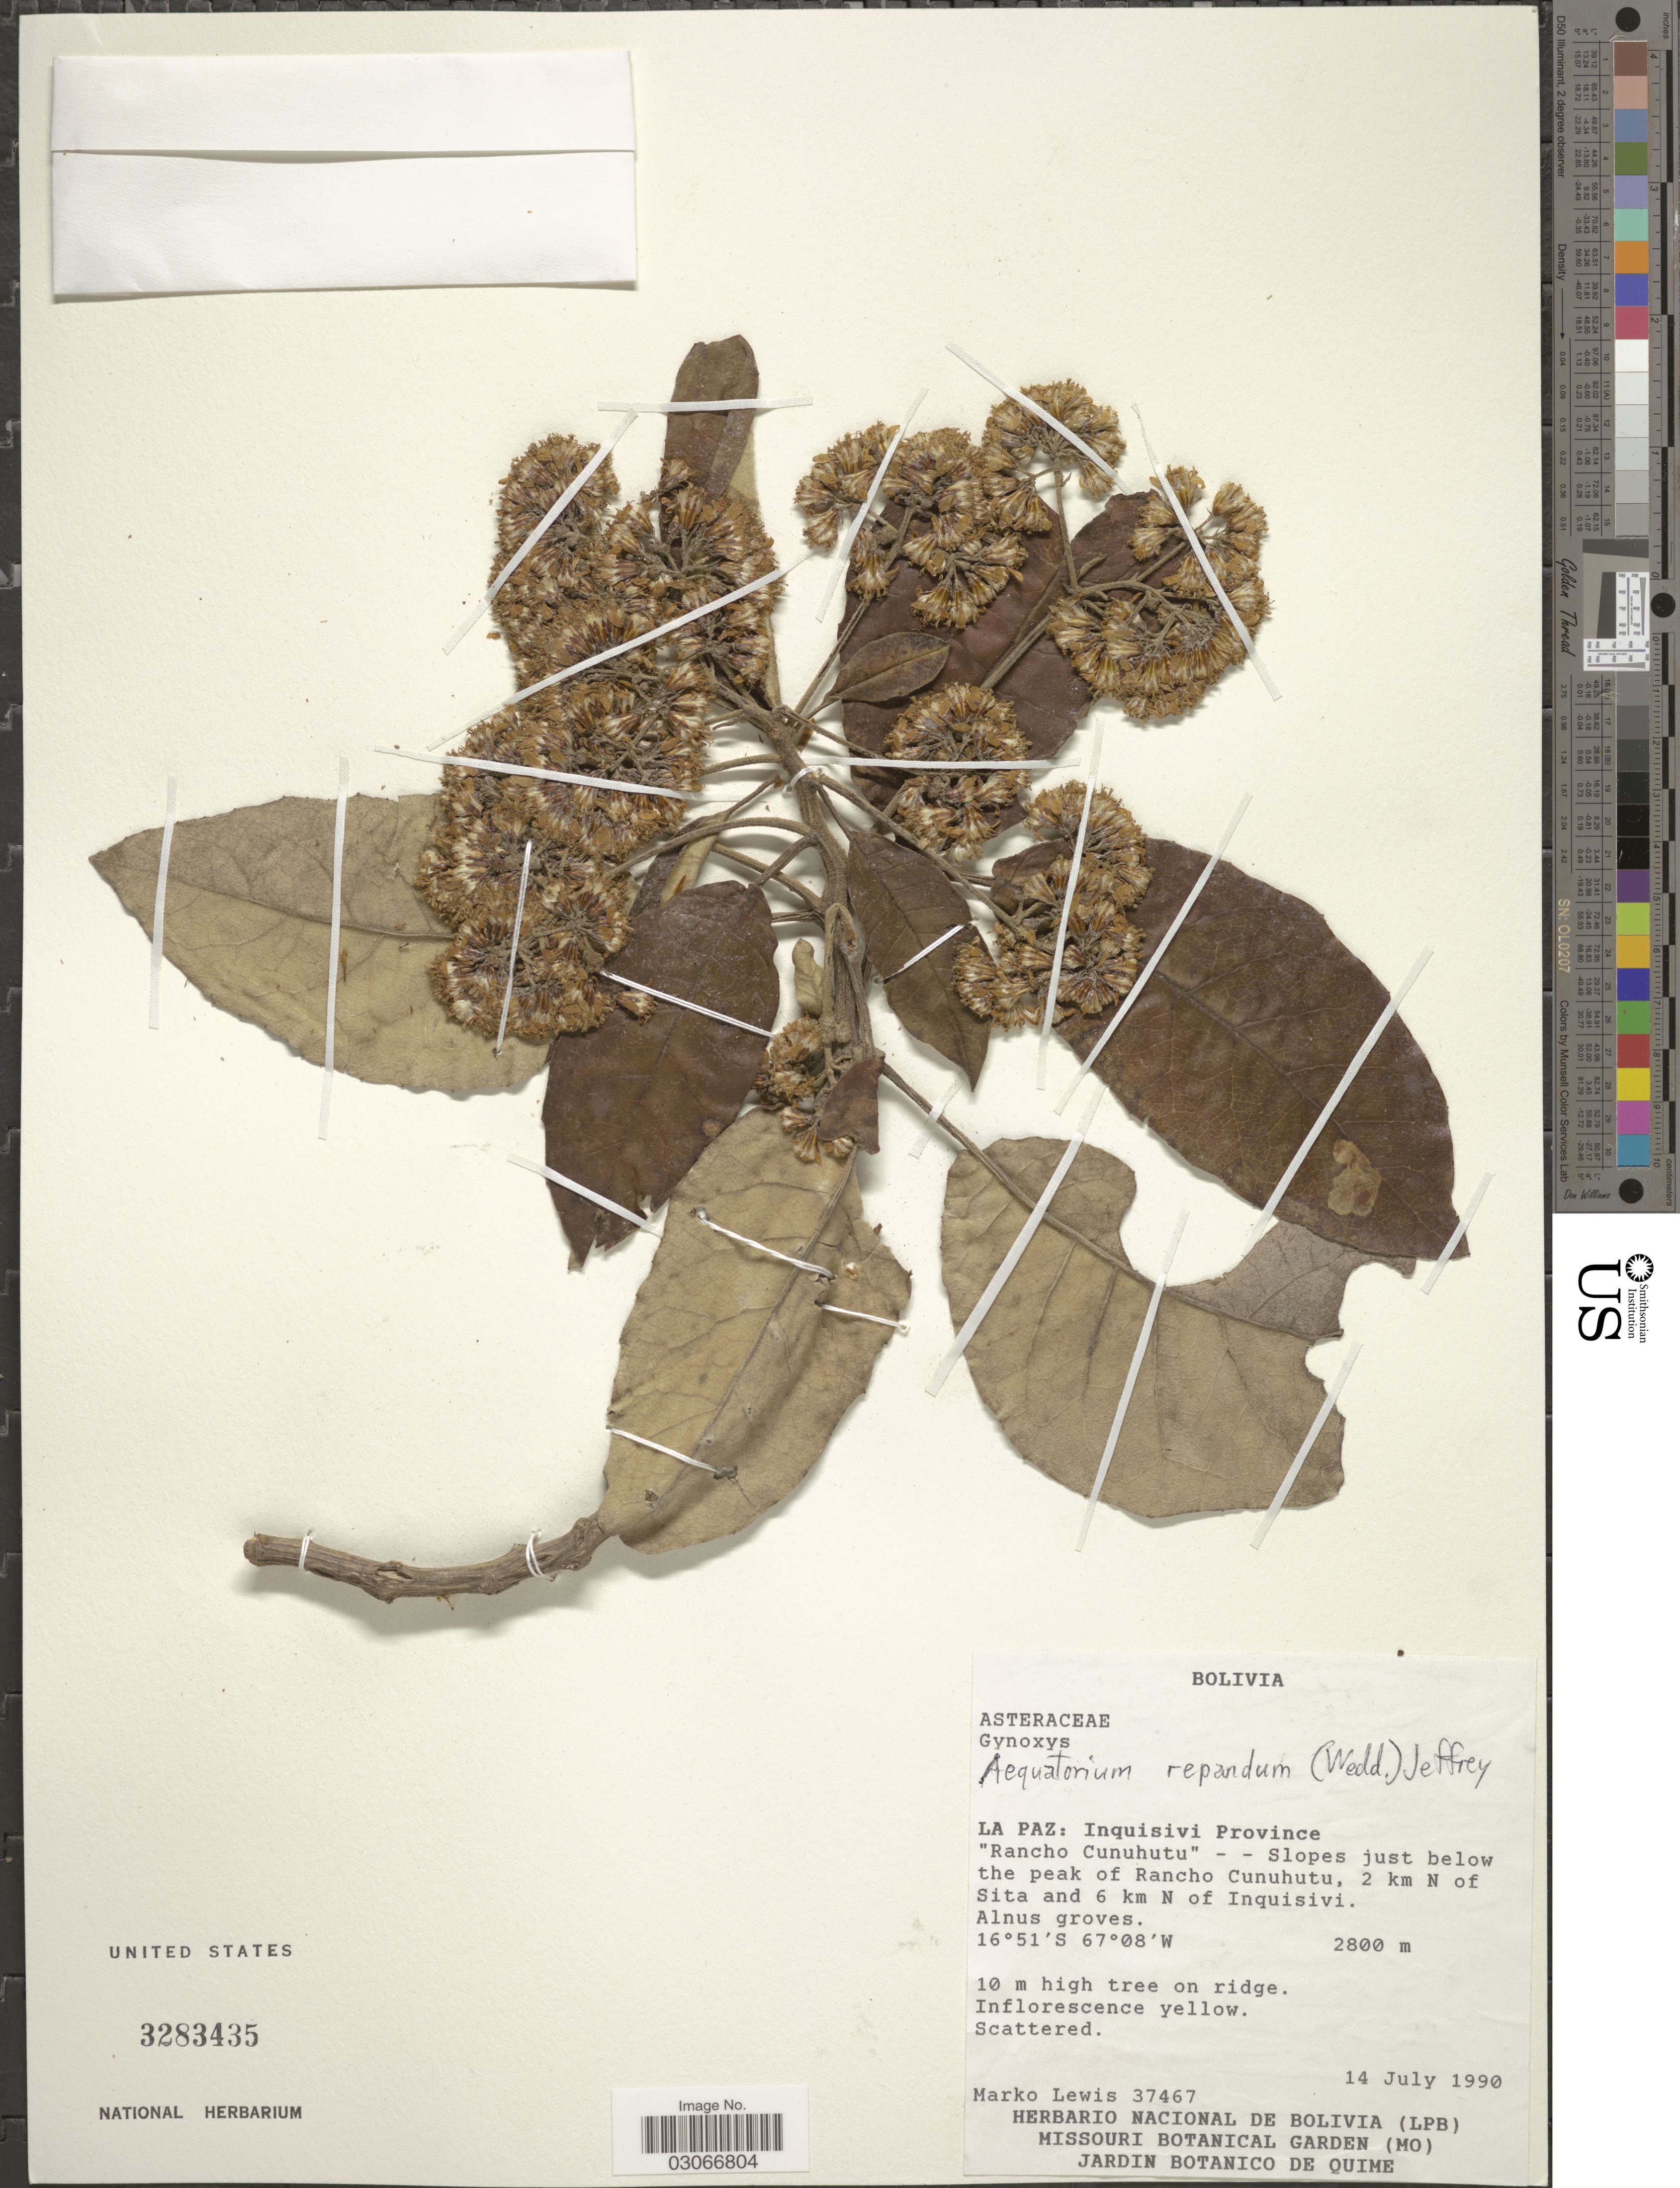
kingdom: Plantae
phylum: Tracheophyta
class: Magnoliopsida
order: Asterales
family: Asteraceae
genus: Nordenstamia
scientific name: Nordenstamia repanda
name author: (Wedd.) Lundin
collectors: M. A. Lewis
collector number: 37467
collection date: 1990-07-14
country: Bolivia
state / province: La Paz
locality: Inquisivi Province. "Rancho Cunuhutu" - - Slopes just below the peak of Rancho Cunuhutu, 2 km N of Sita and 6 km N of Inquisivi.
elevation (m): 2800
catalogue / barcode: US 3283435